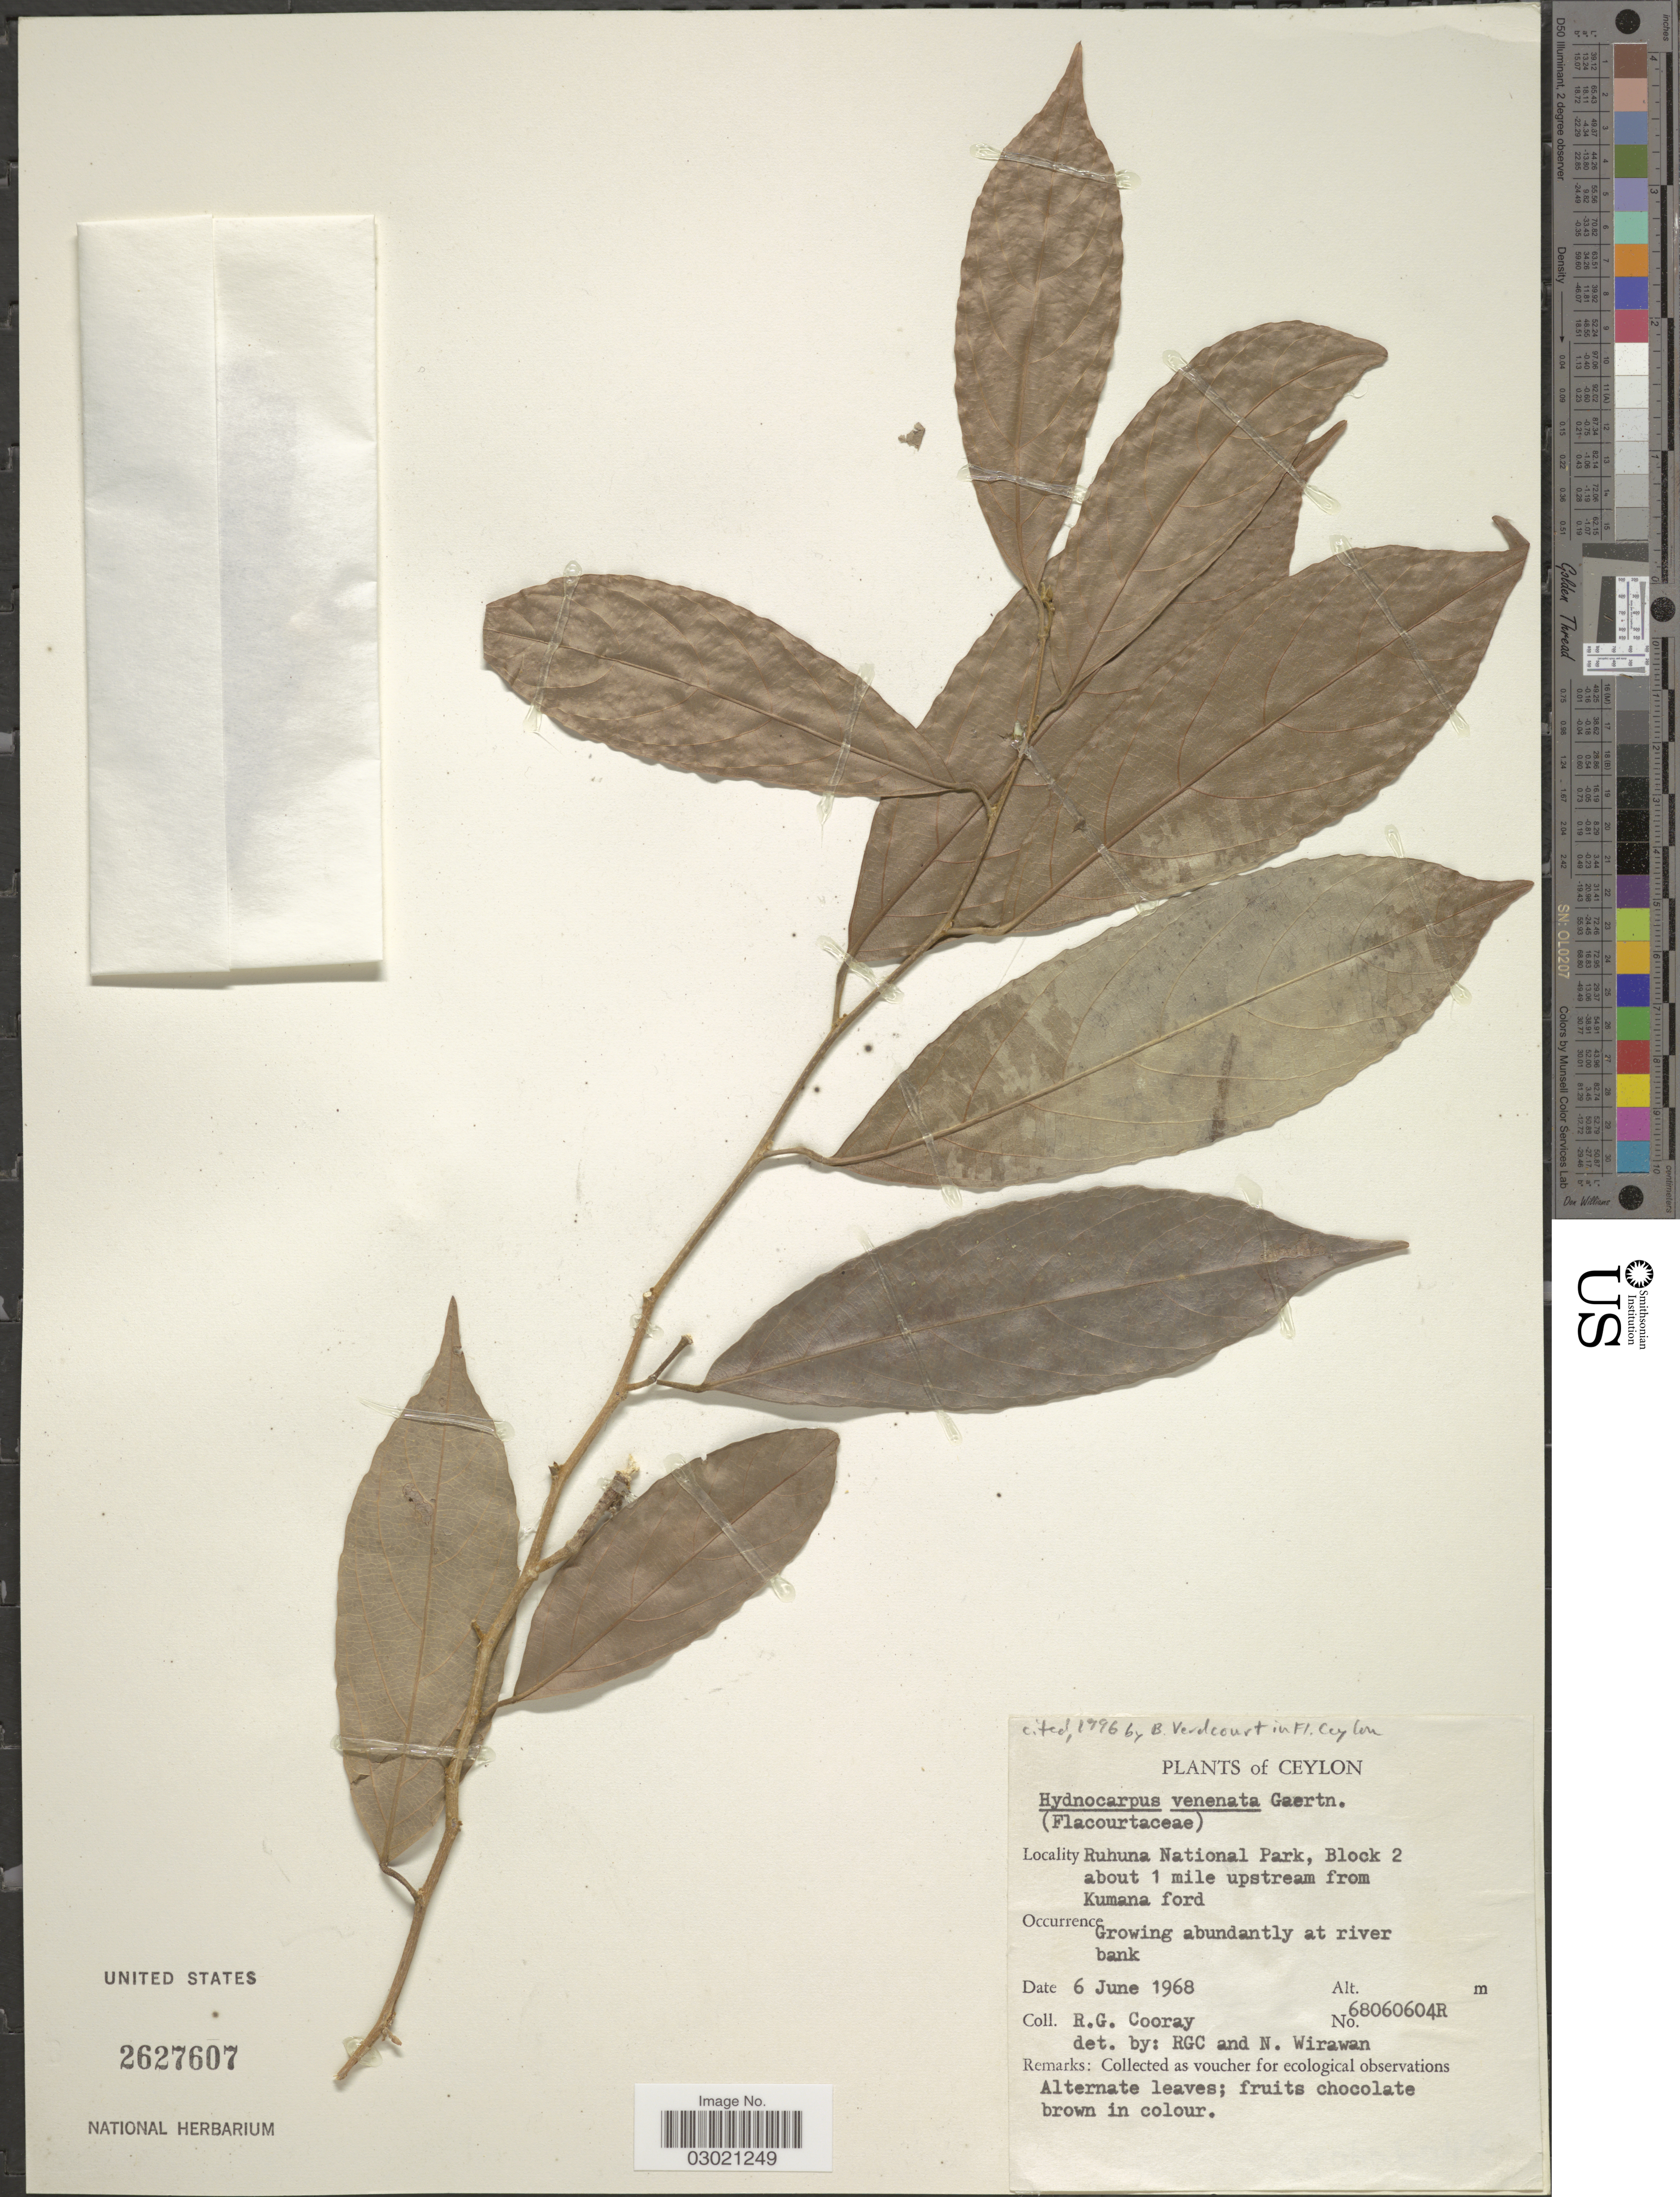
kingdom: Plantae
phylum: Tracheophyta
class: Magnoliopsida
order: Malpighiales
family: Achariaceae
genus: Hydnocarpus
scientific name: Hydnocarpus venenatus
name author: Gaertn.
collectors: R. Cooray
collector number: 68060604R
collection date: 1968-06-06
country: Sri Lanka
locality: Ceylon, Ruhuna National Park, Block 2 about 1 mile upstream from Kumana ford.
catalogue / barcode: US 2627607